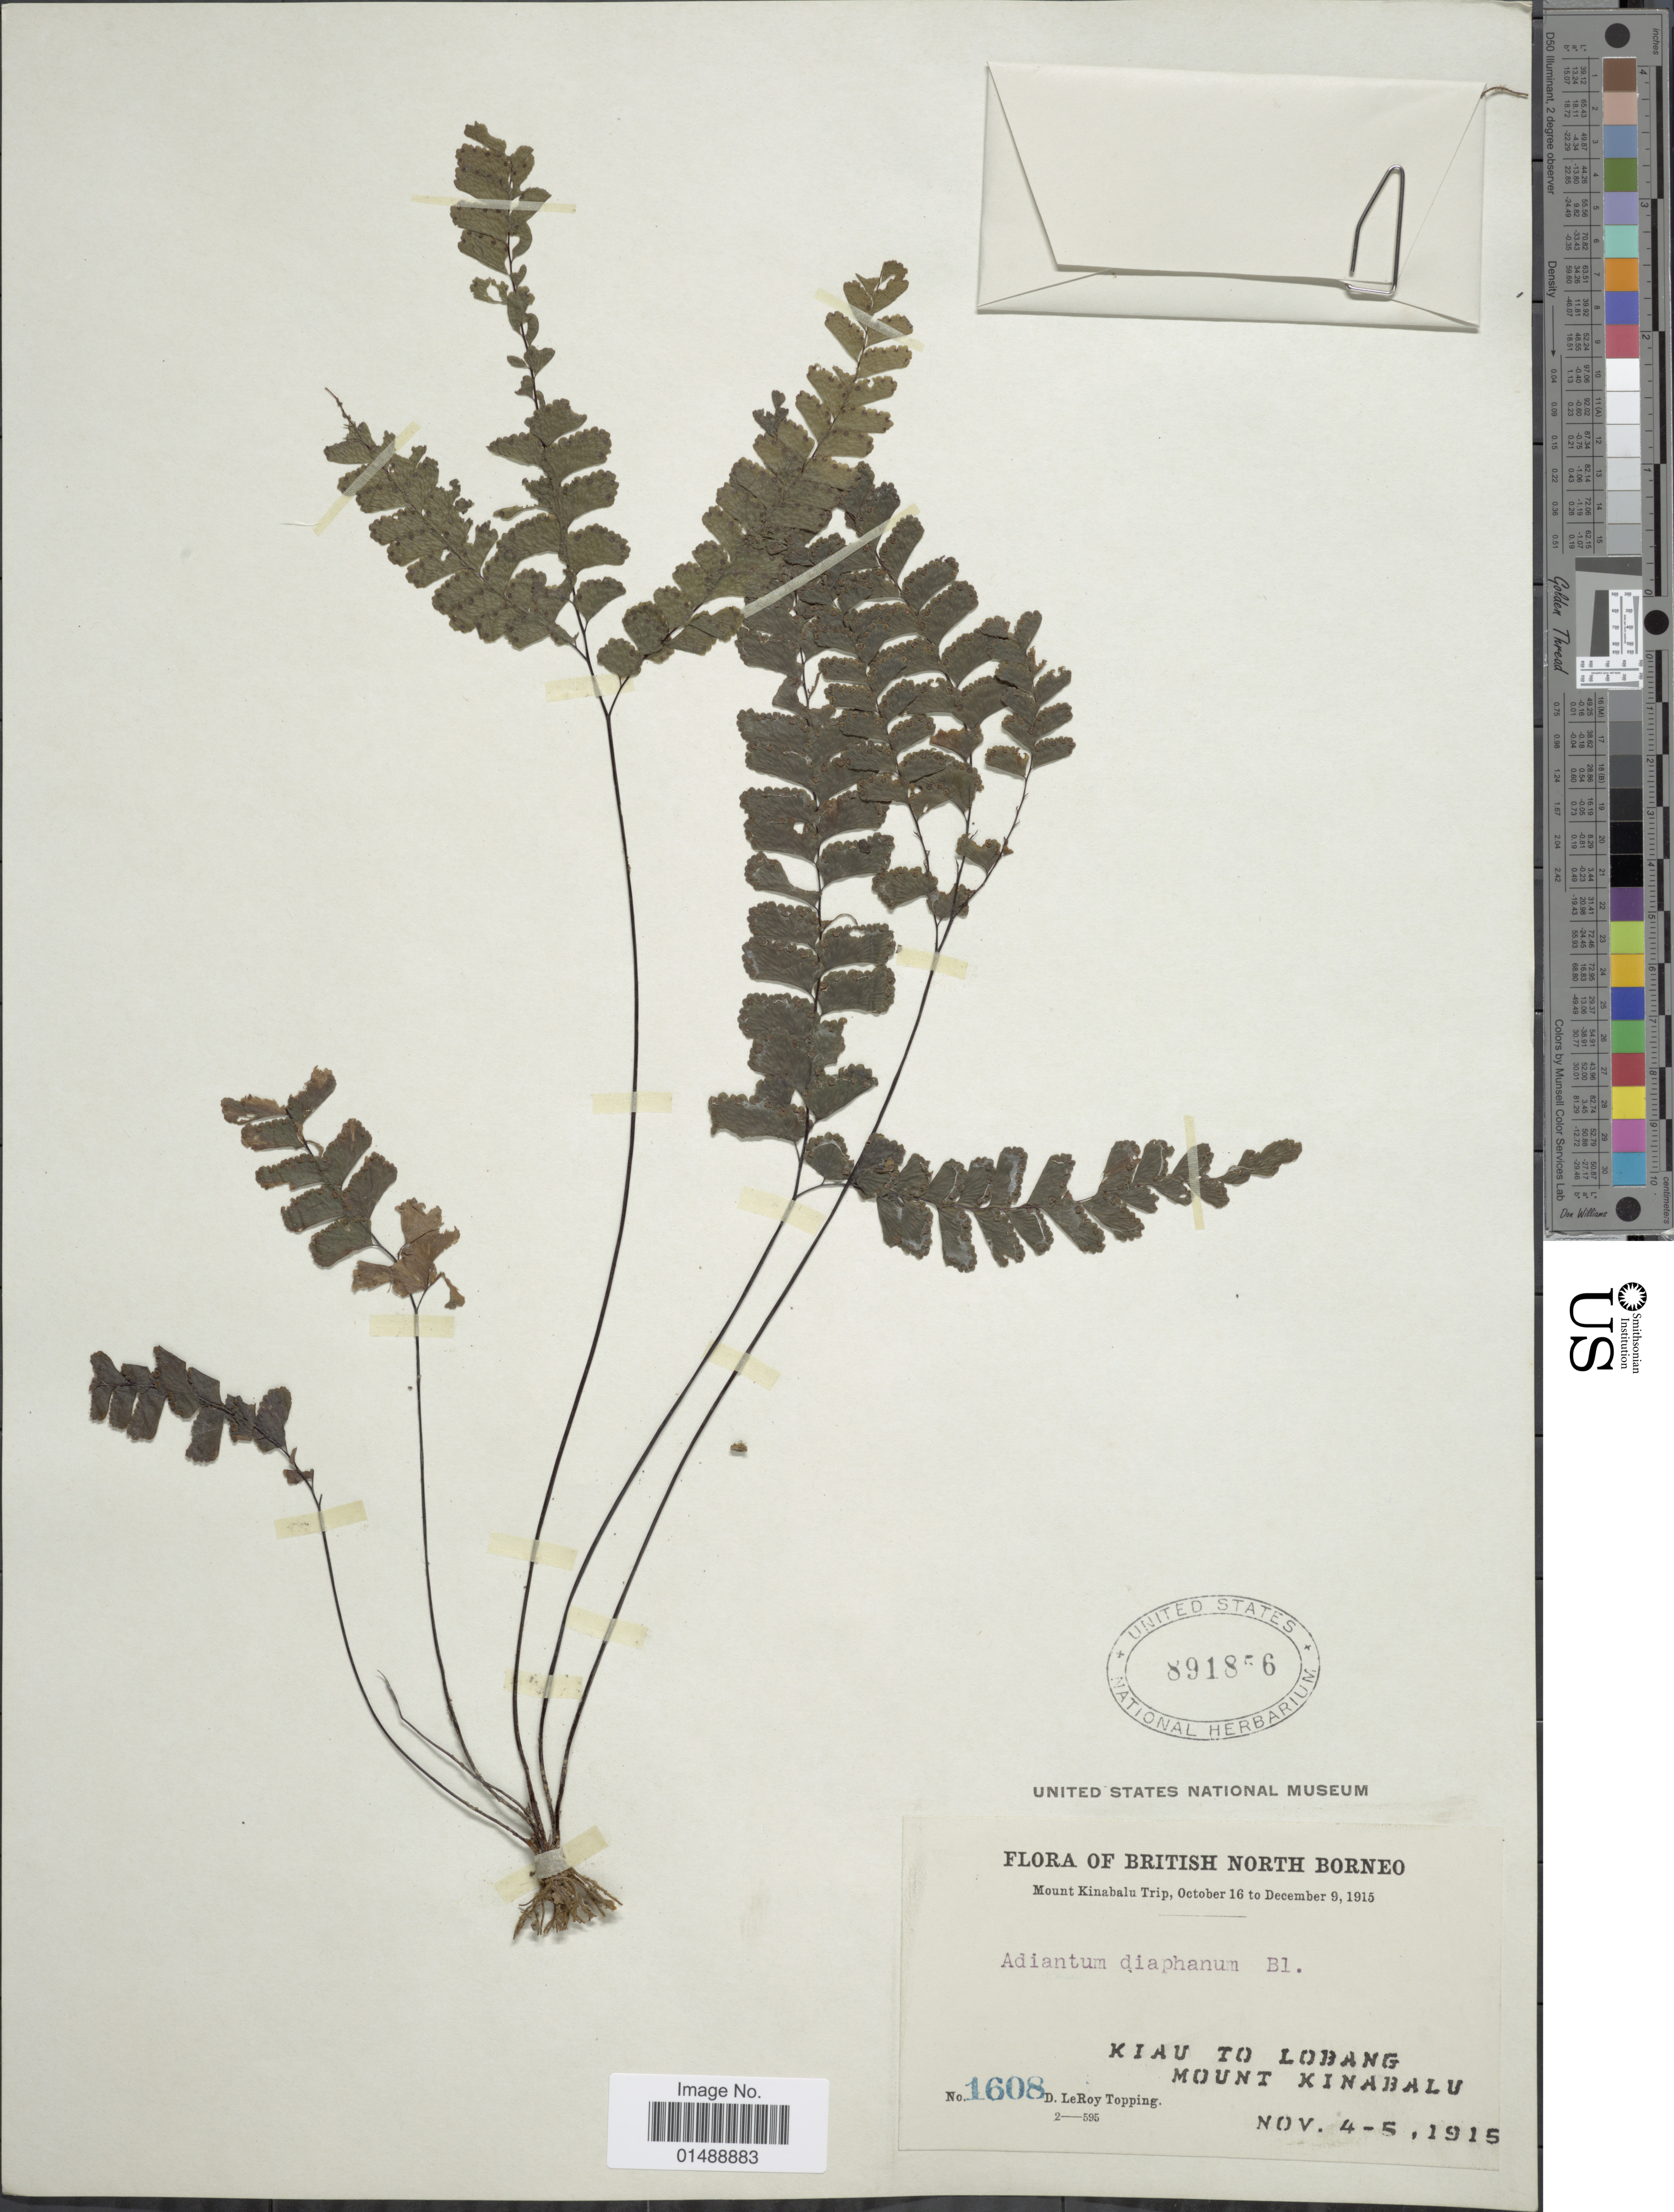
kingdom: Plantae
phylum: Tracheophyta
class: Polypodiopsida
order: Polypodiales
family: Pteridaceae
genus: Adiantum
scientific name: Adiantum diaphanum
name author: Blume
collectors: D. L. Topping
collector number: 1608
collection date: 1915-11-04/1915-11-05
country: Malaysia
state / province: Sabah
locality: British North Borneo, Kiau to Lobang, Mount Kinabalu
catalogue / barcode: US 891856